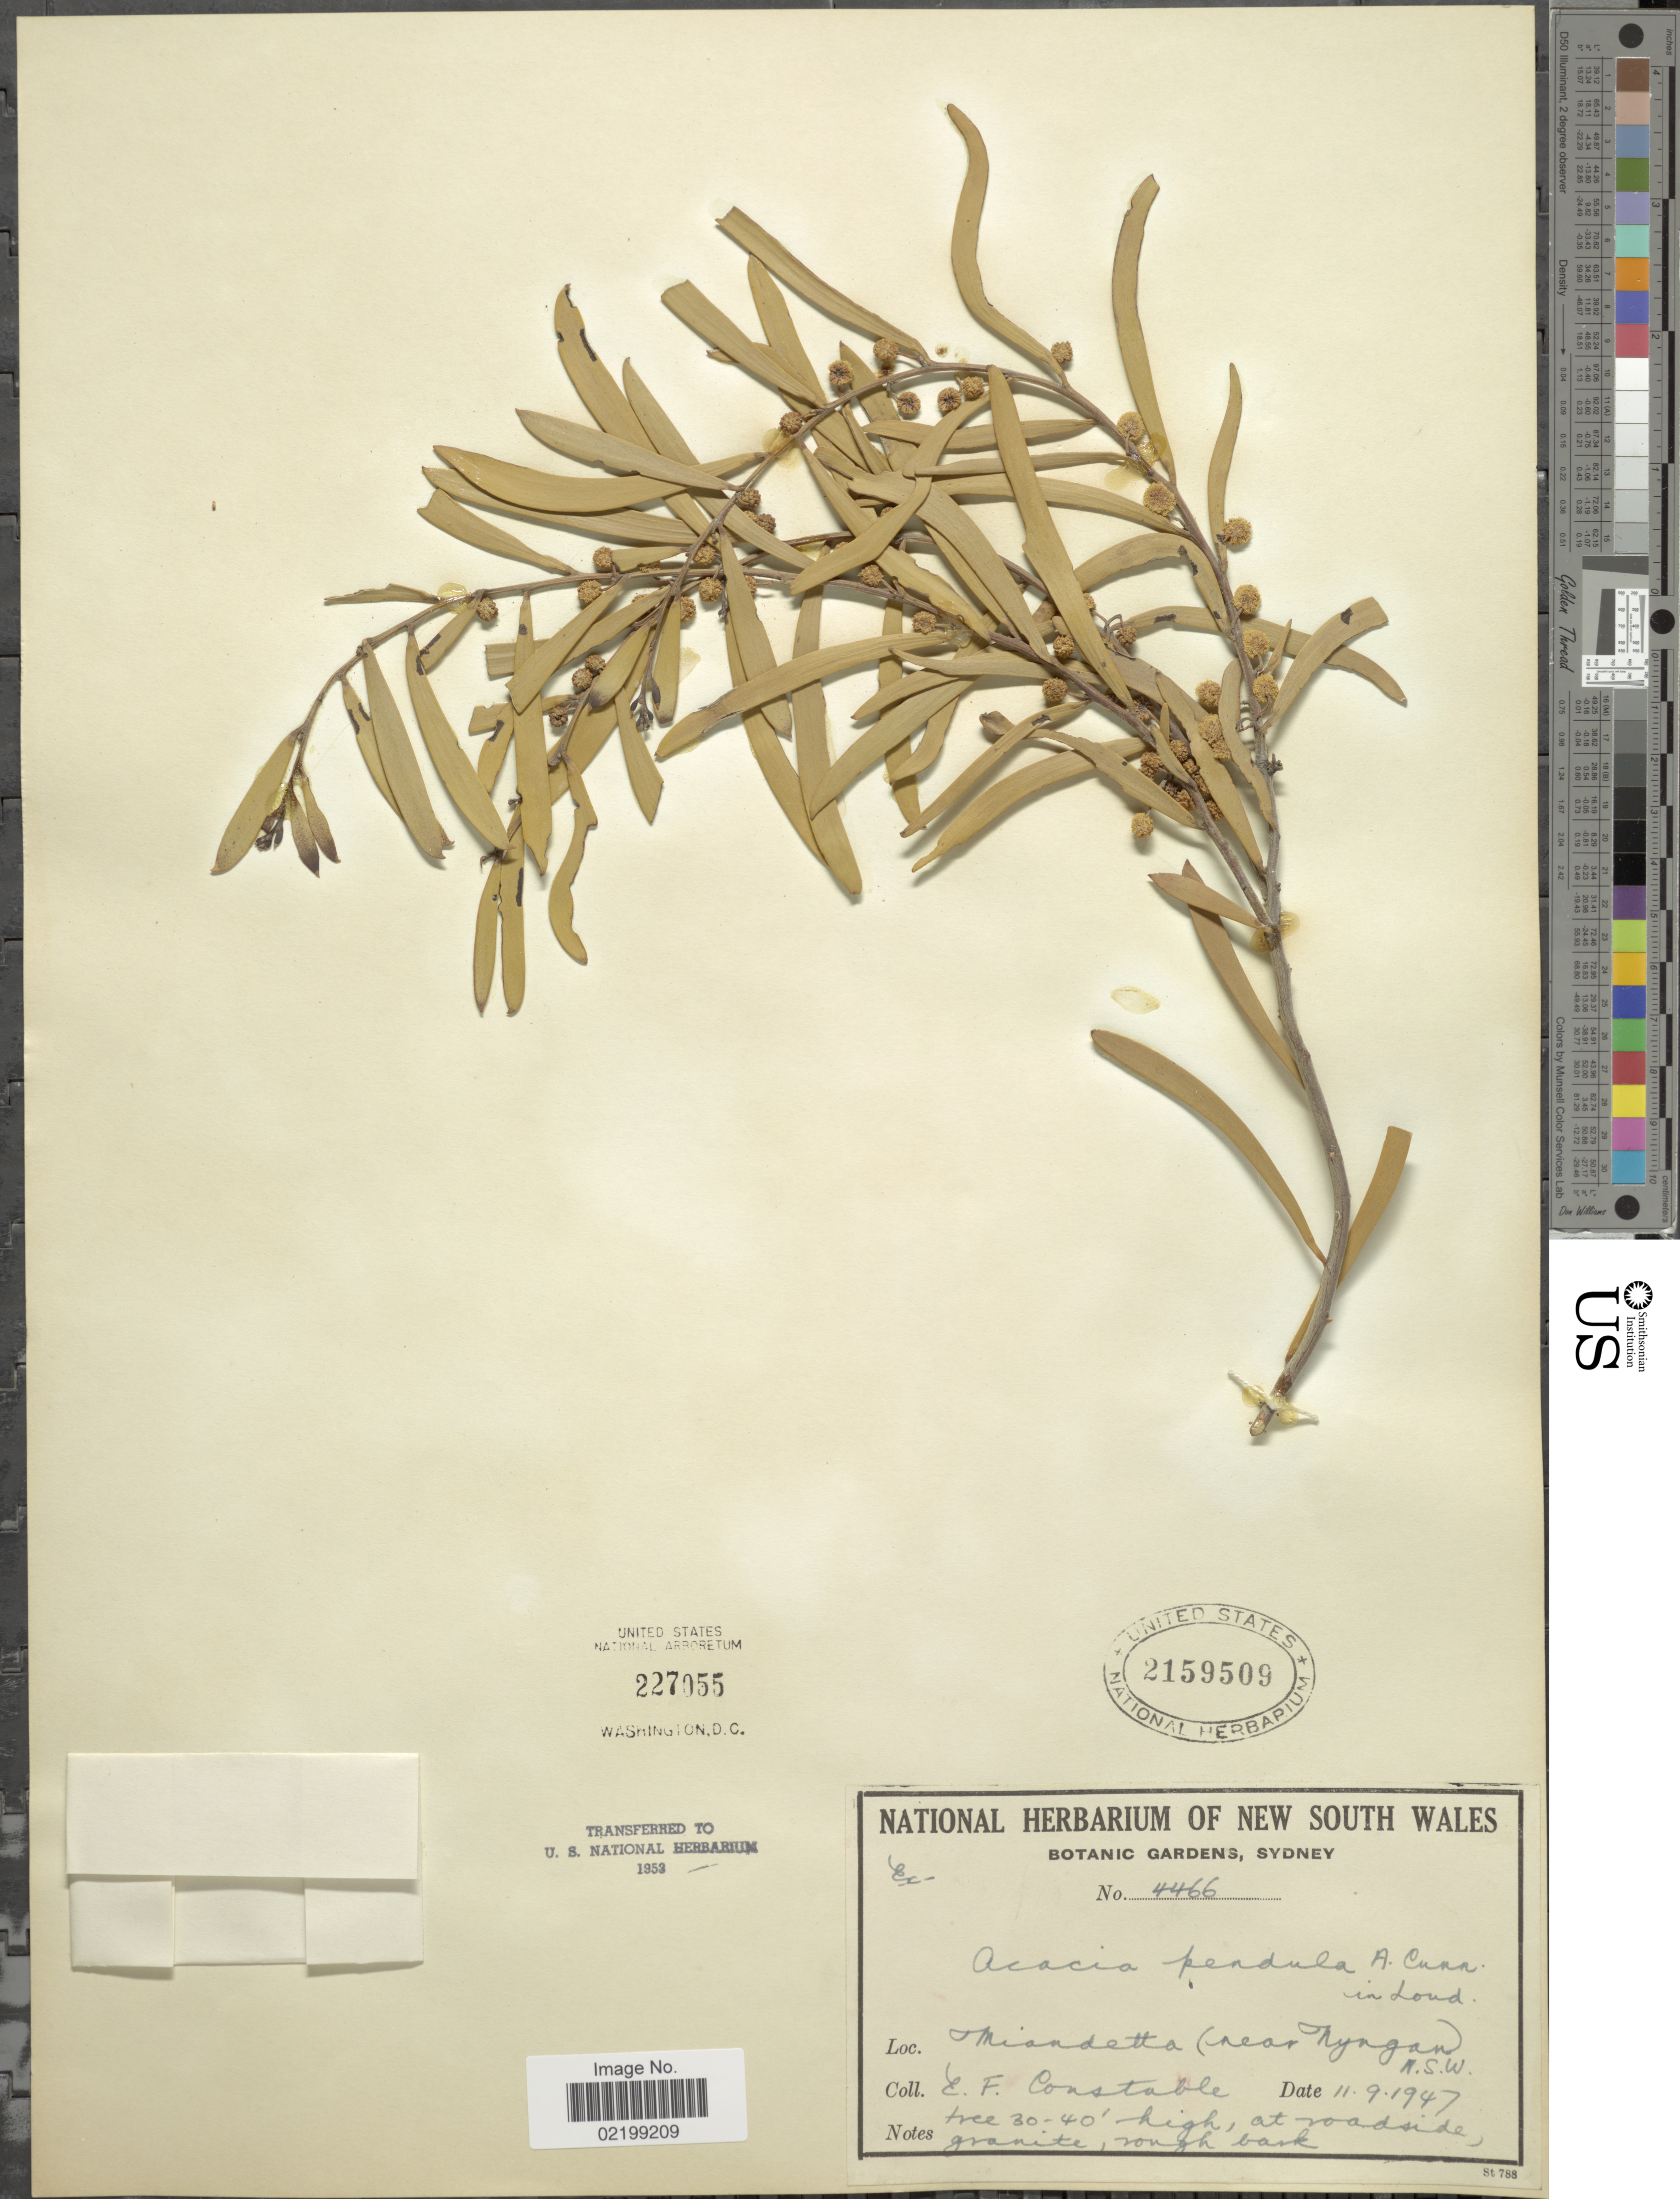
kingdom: Plantae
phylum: Tracheophyta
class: Magnoliopsida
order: Fabales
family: Fabaceae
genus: Acacia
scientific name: Acacia pendula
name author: G. Don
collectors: E. F. Constable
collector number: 4466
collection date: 1947-09-11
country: Australia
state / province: New South Wales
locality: Miandetta (near Nyngan), at roadside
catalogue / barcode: US 2159509